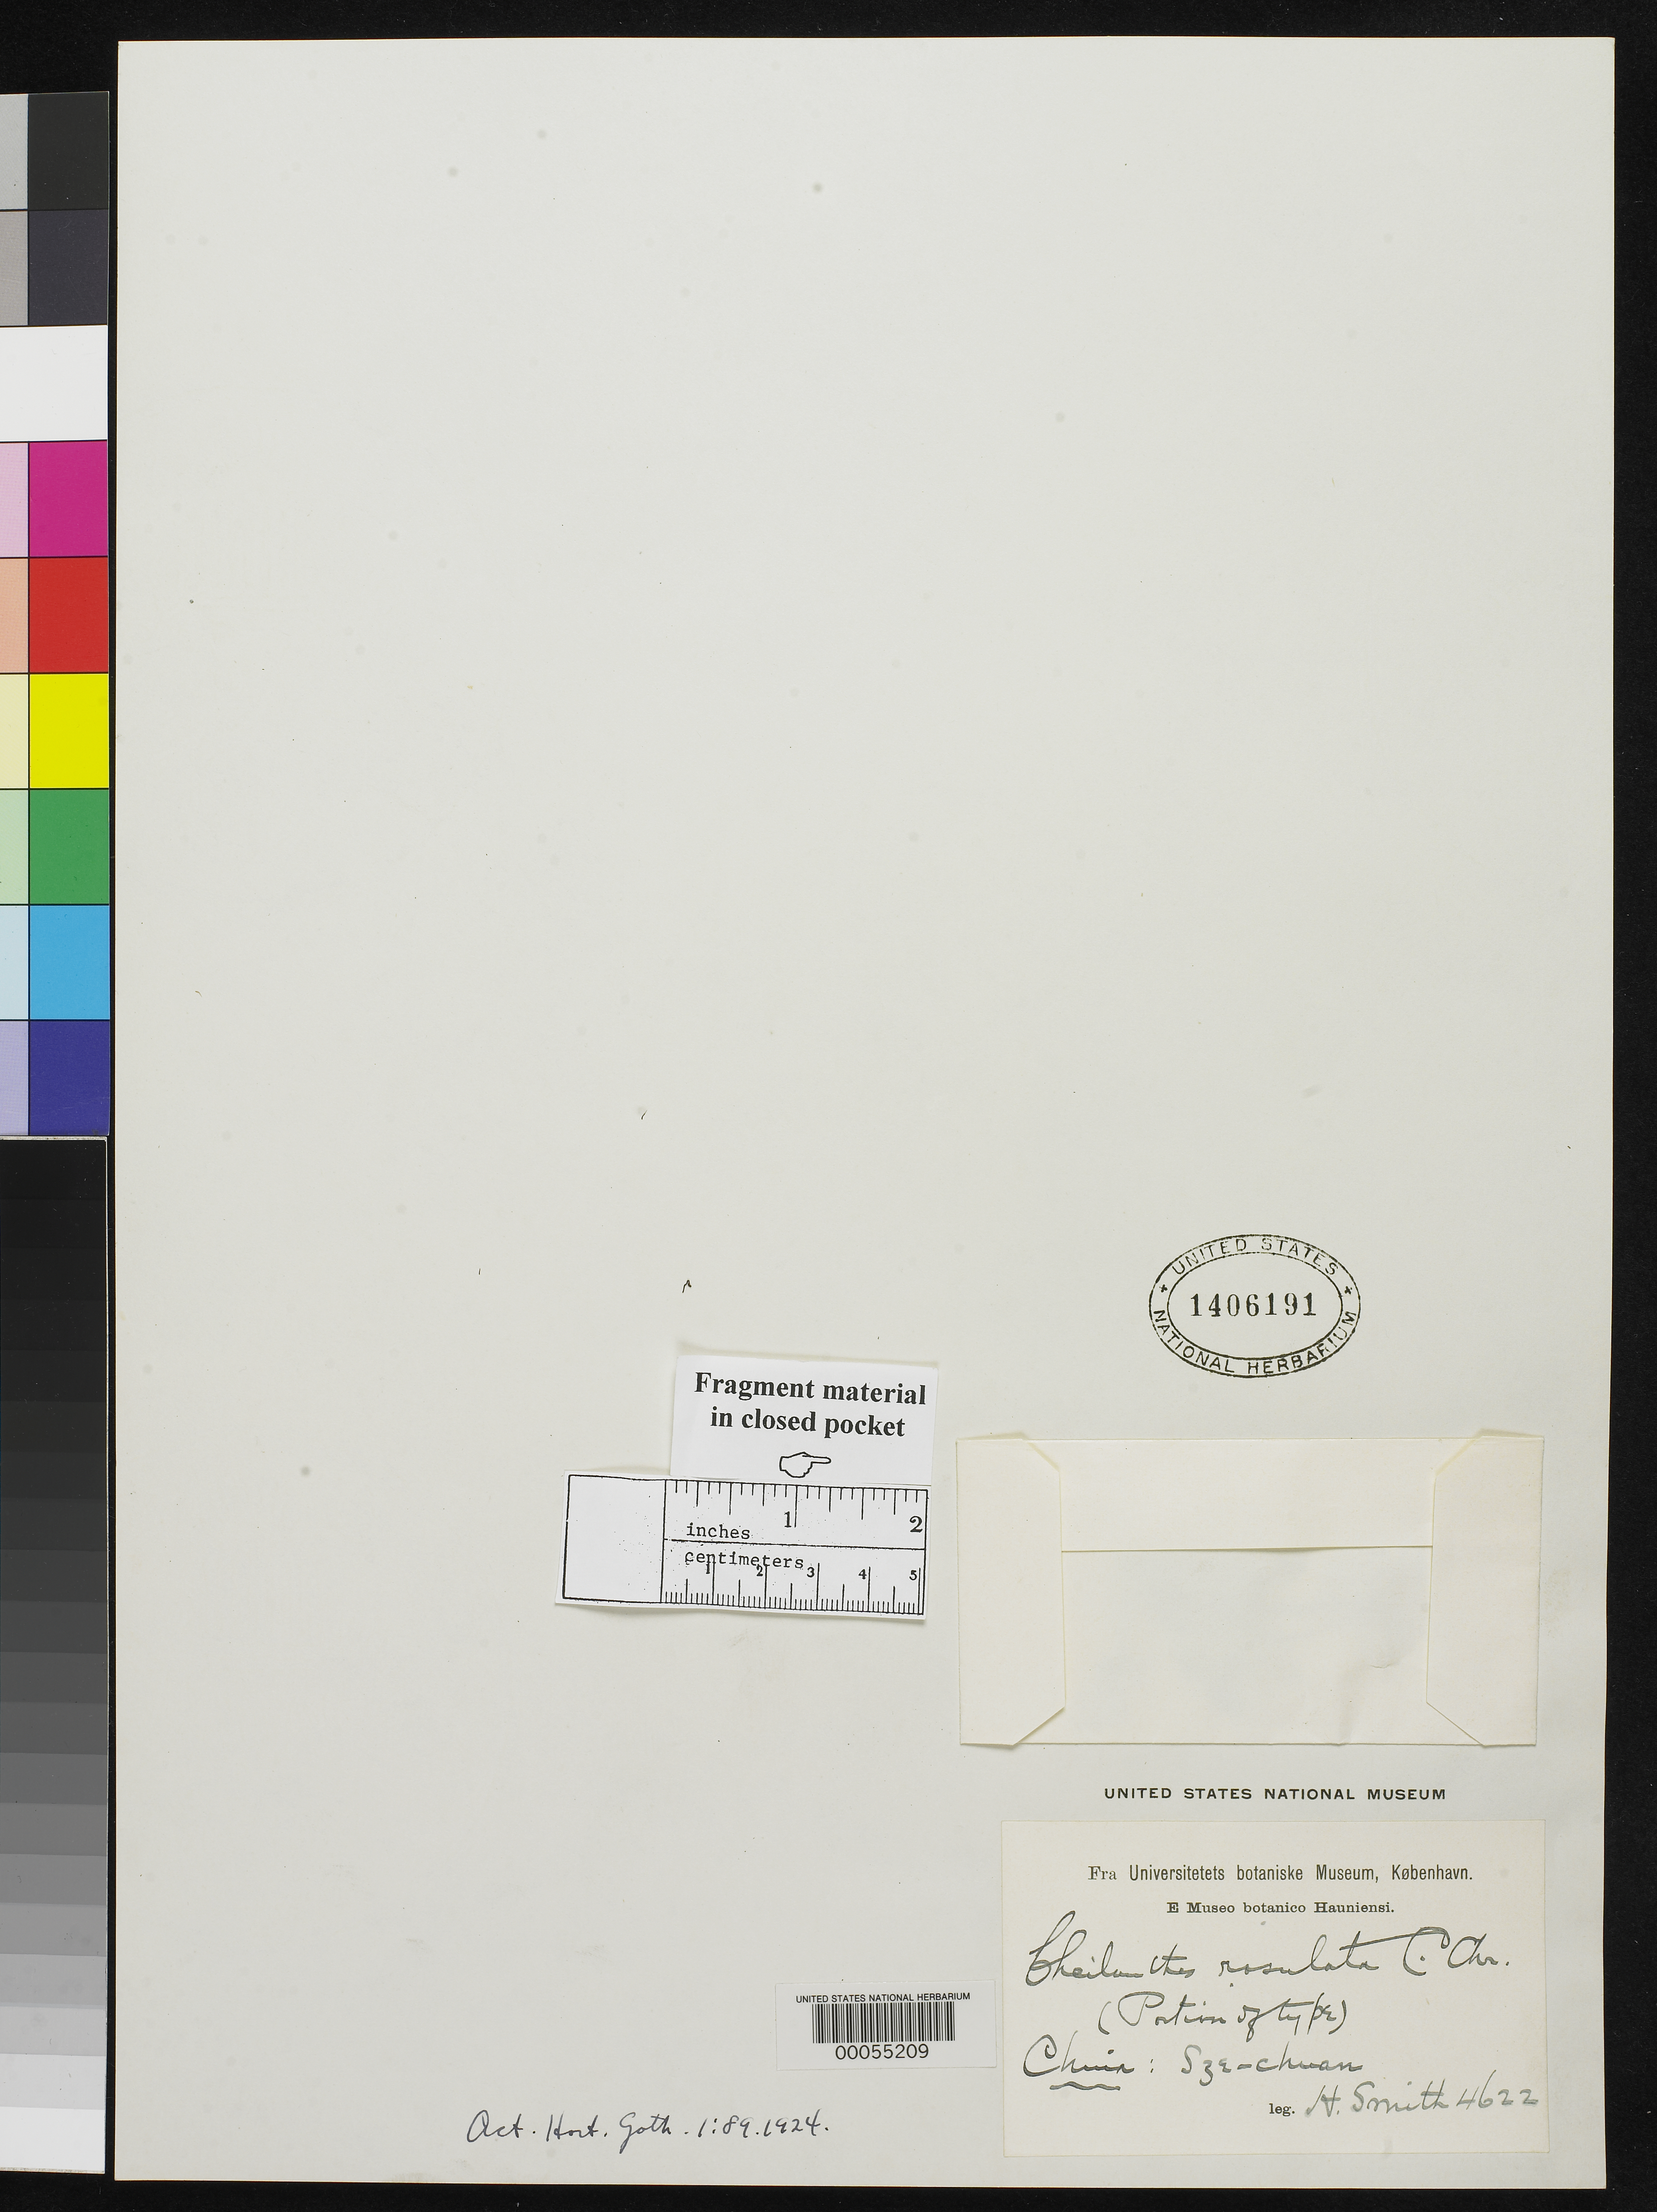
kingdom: Plantae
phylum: Tracheophyta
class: Polypodiopsida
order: Polypodiales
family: Pteridaceae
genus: Cheilanthes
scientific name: Cheilanthes rosulata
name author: C. Chr.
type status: Type Fragment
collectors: K. A. H. Smith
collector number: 4622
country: China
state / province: Sichuan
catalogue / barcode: US 1406191